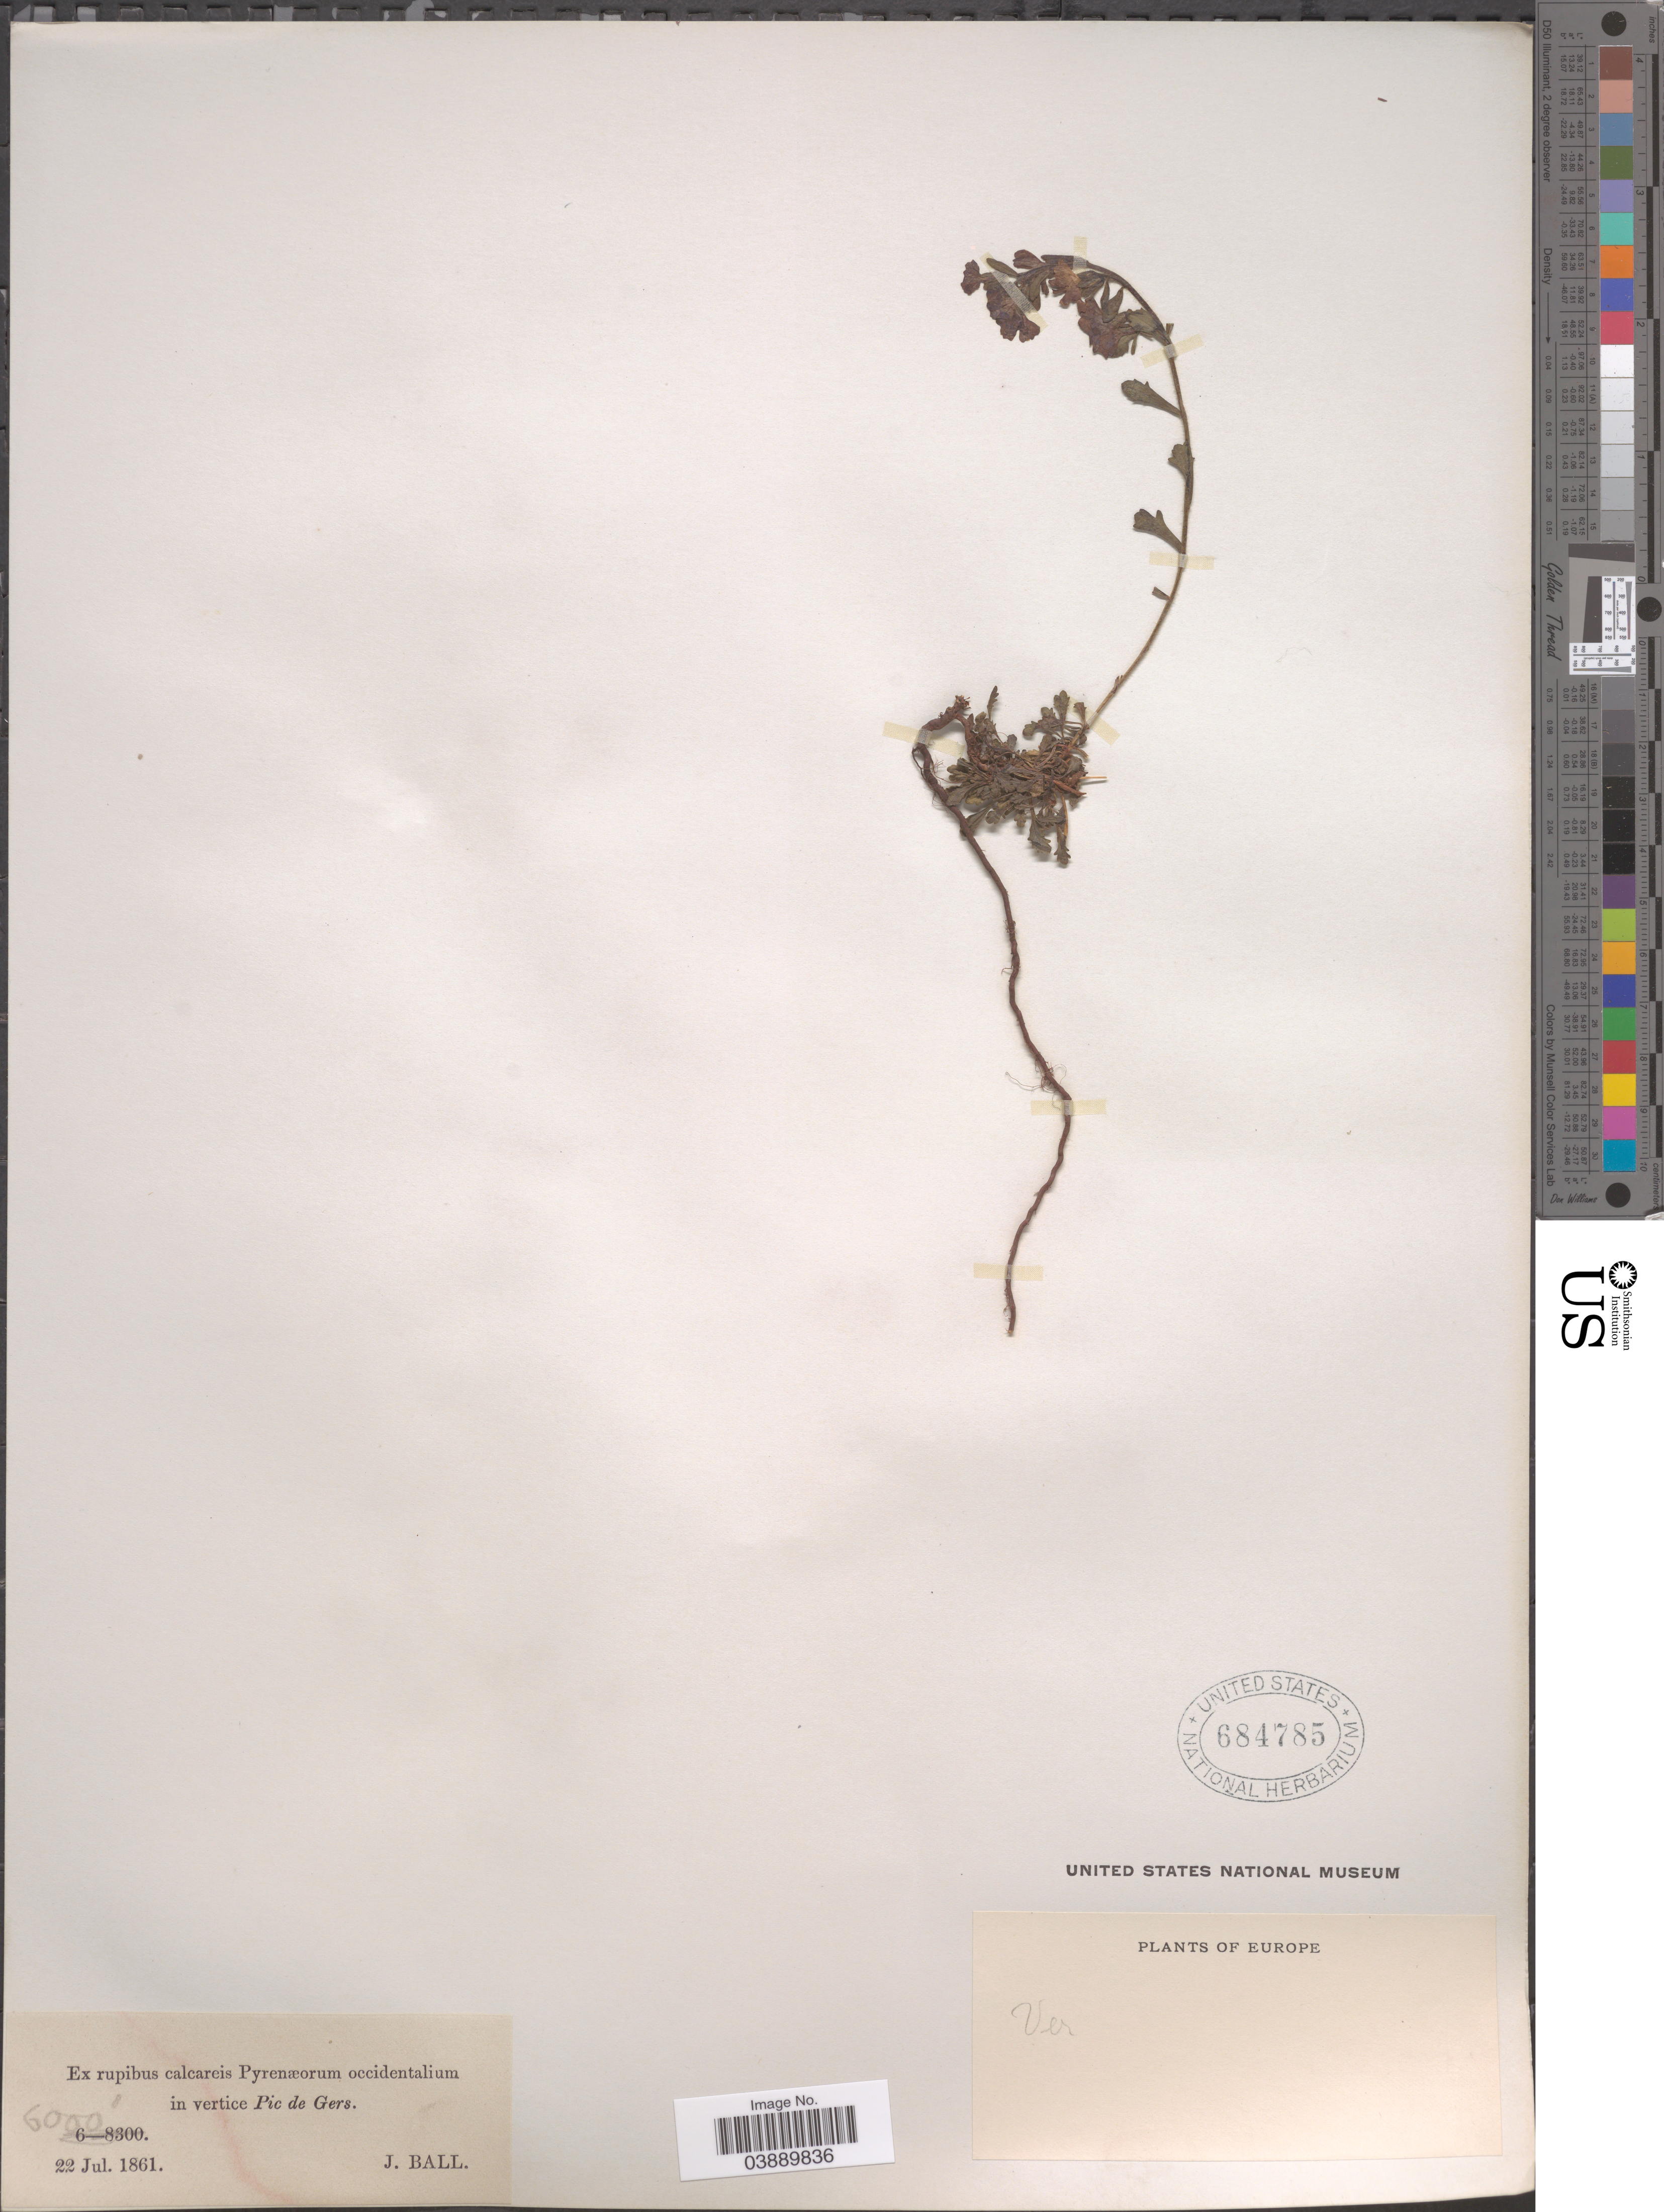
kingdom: Plantae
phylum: Tracheophyta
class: Magnoliopsida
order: Lamiales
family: Scrophulariaceae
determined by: Albach, Dirk C.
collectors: J. Ball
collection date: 1861-07-22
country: France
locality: Ex rupibus calcareis Pyrenæorum occidentalium in vertice Pic de Gers. Europe.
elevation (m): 1829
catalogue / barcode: US 684785